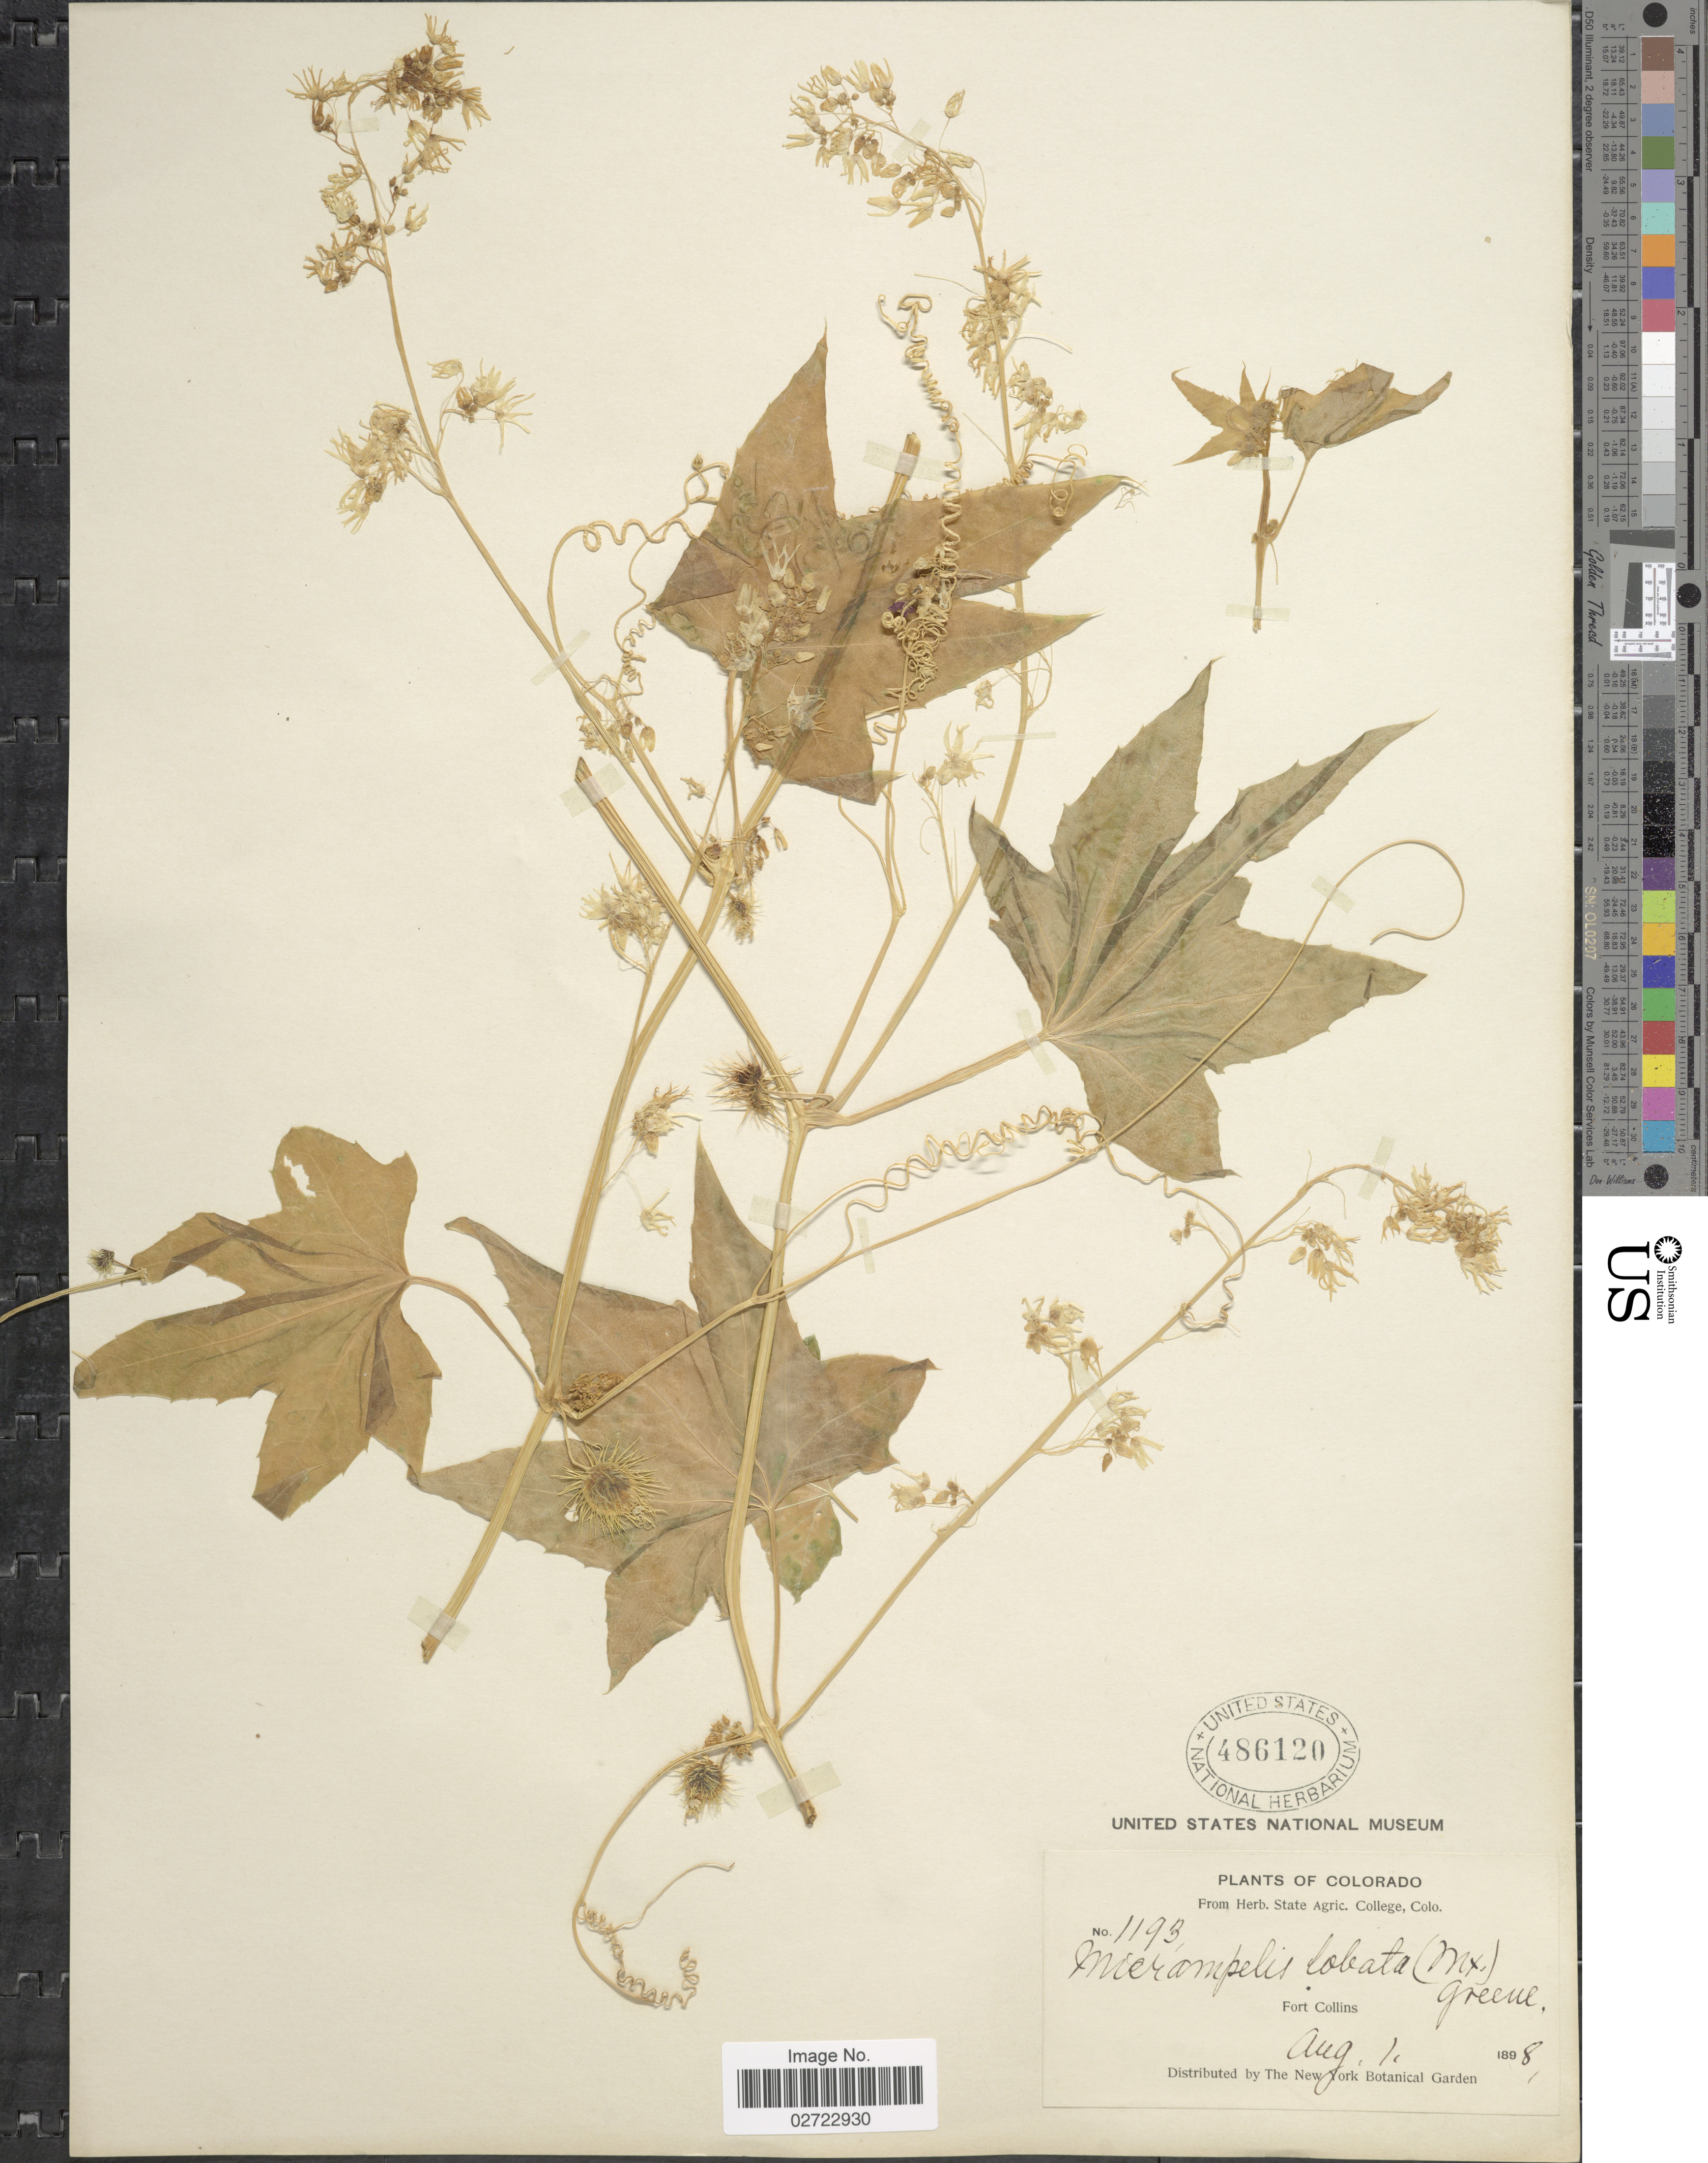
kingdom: Plantae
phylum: Tracheophyta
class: Magnoliopsida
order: Cucurbitales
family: Cucurbitaceae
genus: Echinocystis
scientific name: Echinocystis lobata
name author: (Michx.) Torr. & A. Gray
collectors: ex herb. State Agric. College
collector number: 1193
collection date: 1898-08-01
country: United States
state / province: Colorado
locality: Fort Collins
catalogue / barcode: US 486120